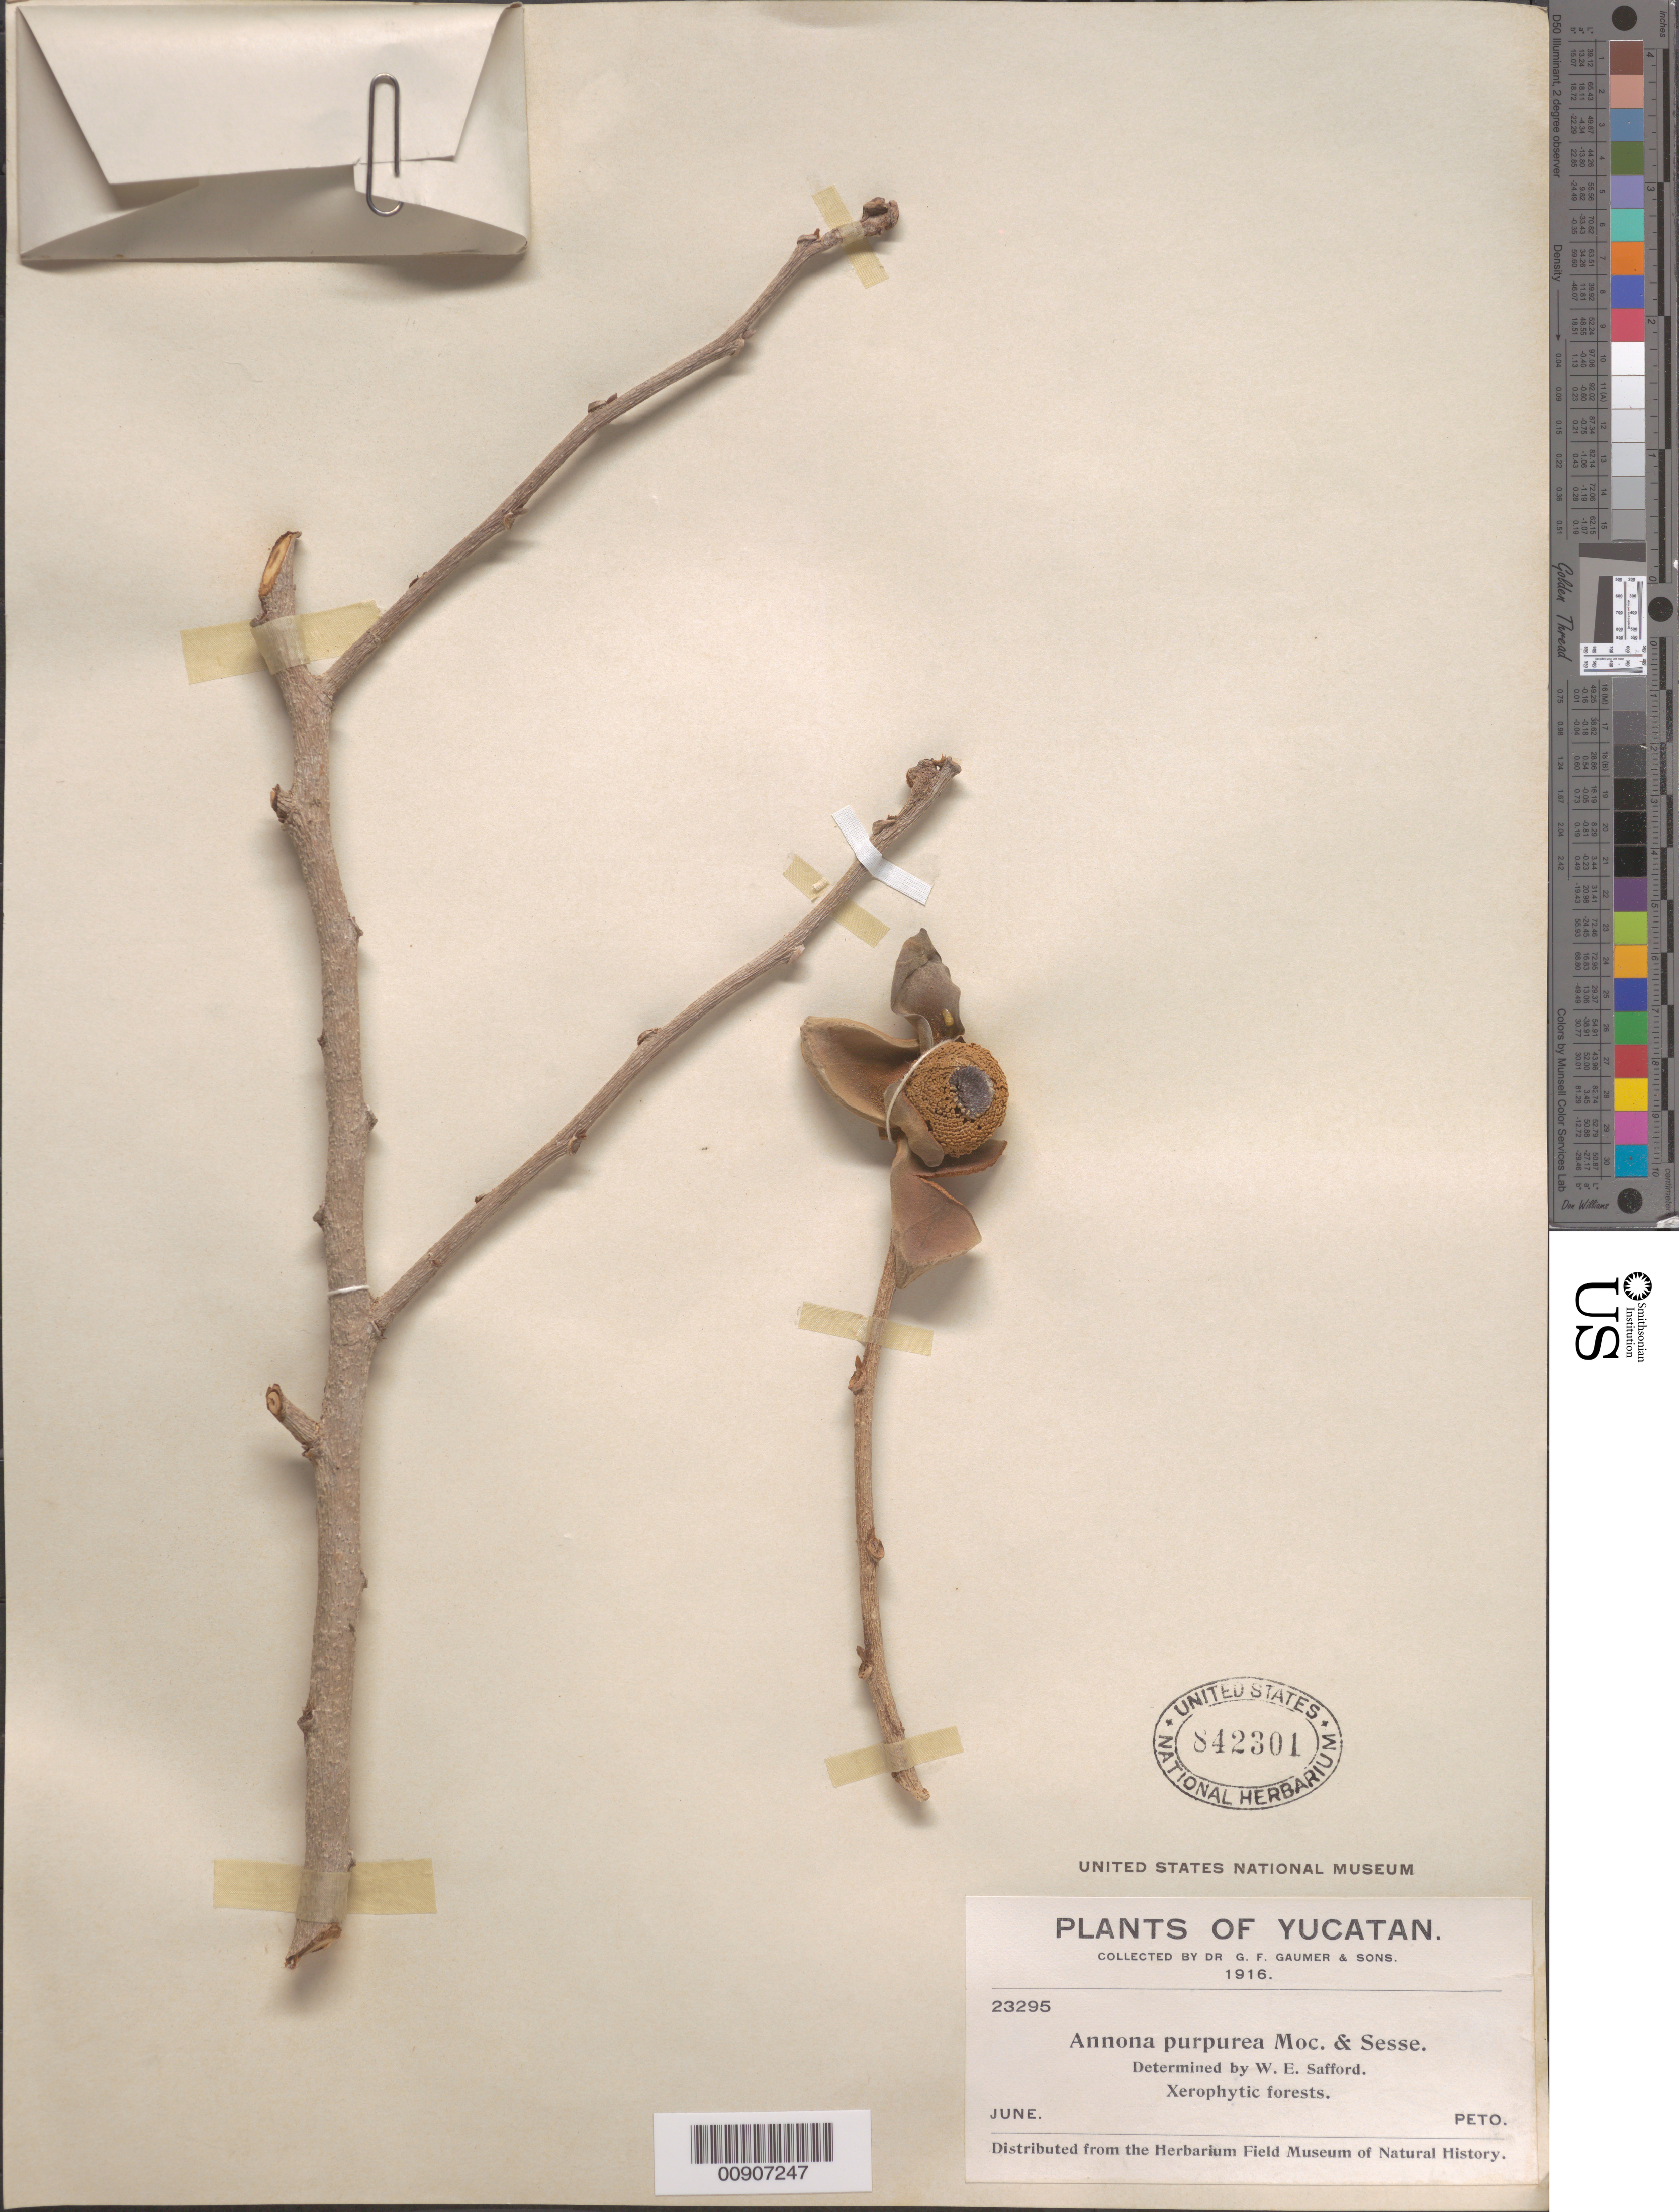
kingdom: Plantae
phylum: Tracheophyta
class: Magnoliopsida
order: Magnoliales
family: Annonaceae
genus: Annona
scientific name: Annona purpurea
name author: Moc. & Sessé ex Dunal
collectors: G. F. Gaumer & et al.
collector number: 23295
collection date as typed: Jun 1916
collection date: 1916-06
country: Mexico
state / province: Yucatán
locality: Yucatán.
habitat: Xerophytic forests.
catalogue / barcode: US 842301